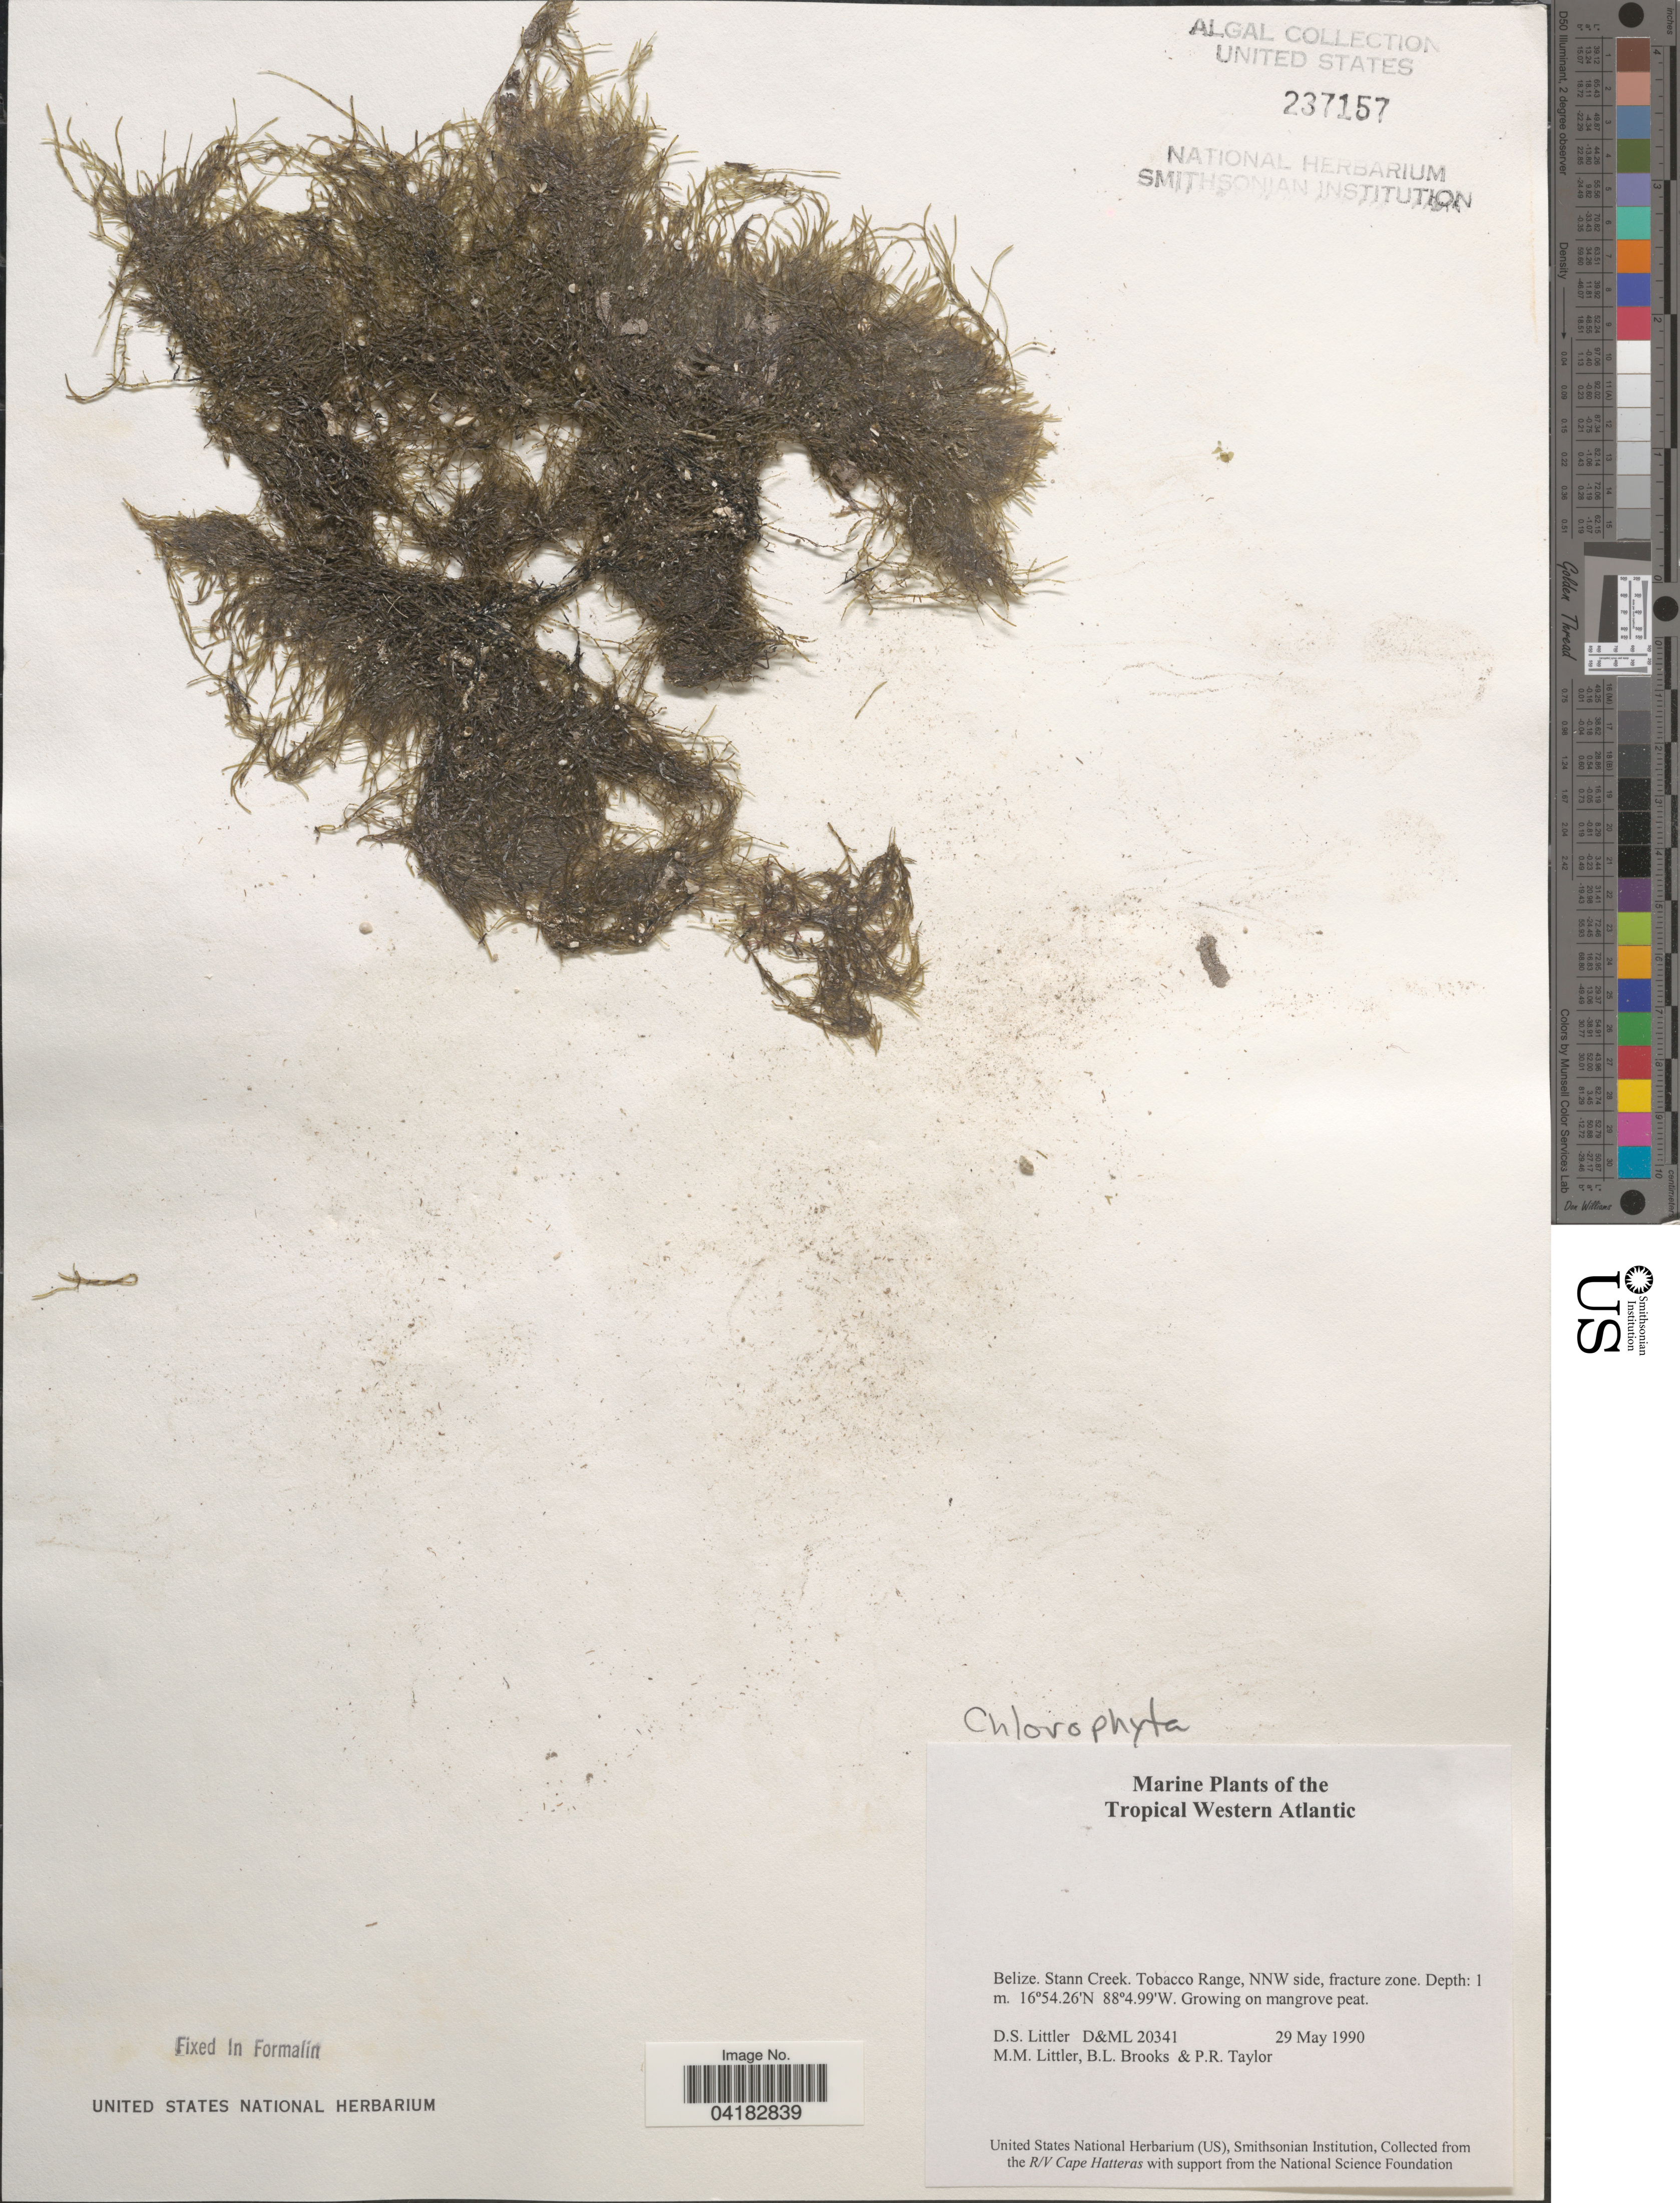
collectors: D. S. Littler, B. Brooks & P. R. Taylor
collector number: D&ML20341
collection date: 1990-05-29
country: Belize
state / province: Stann Creek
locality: Tropical Western Atlantic. Tobacco Range, NNW side, fracture zone.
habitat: Growing on mangrove peat.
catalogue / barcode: US 237157